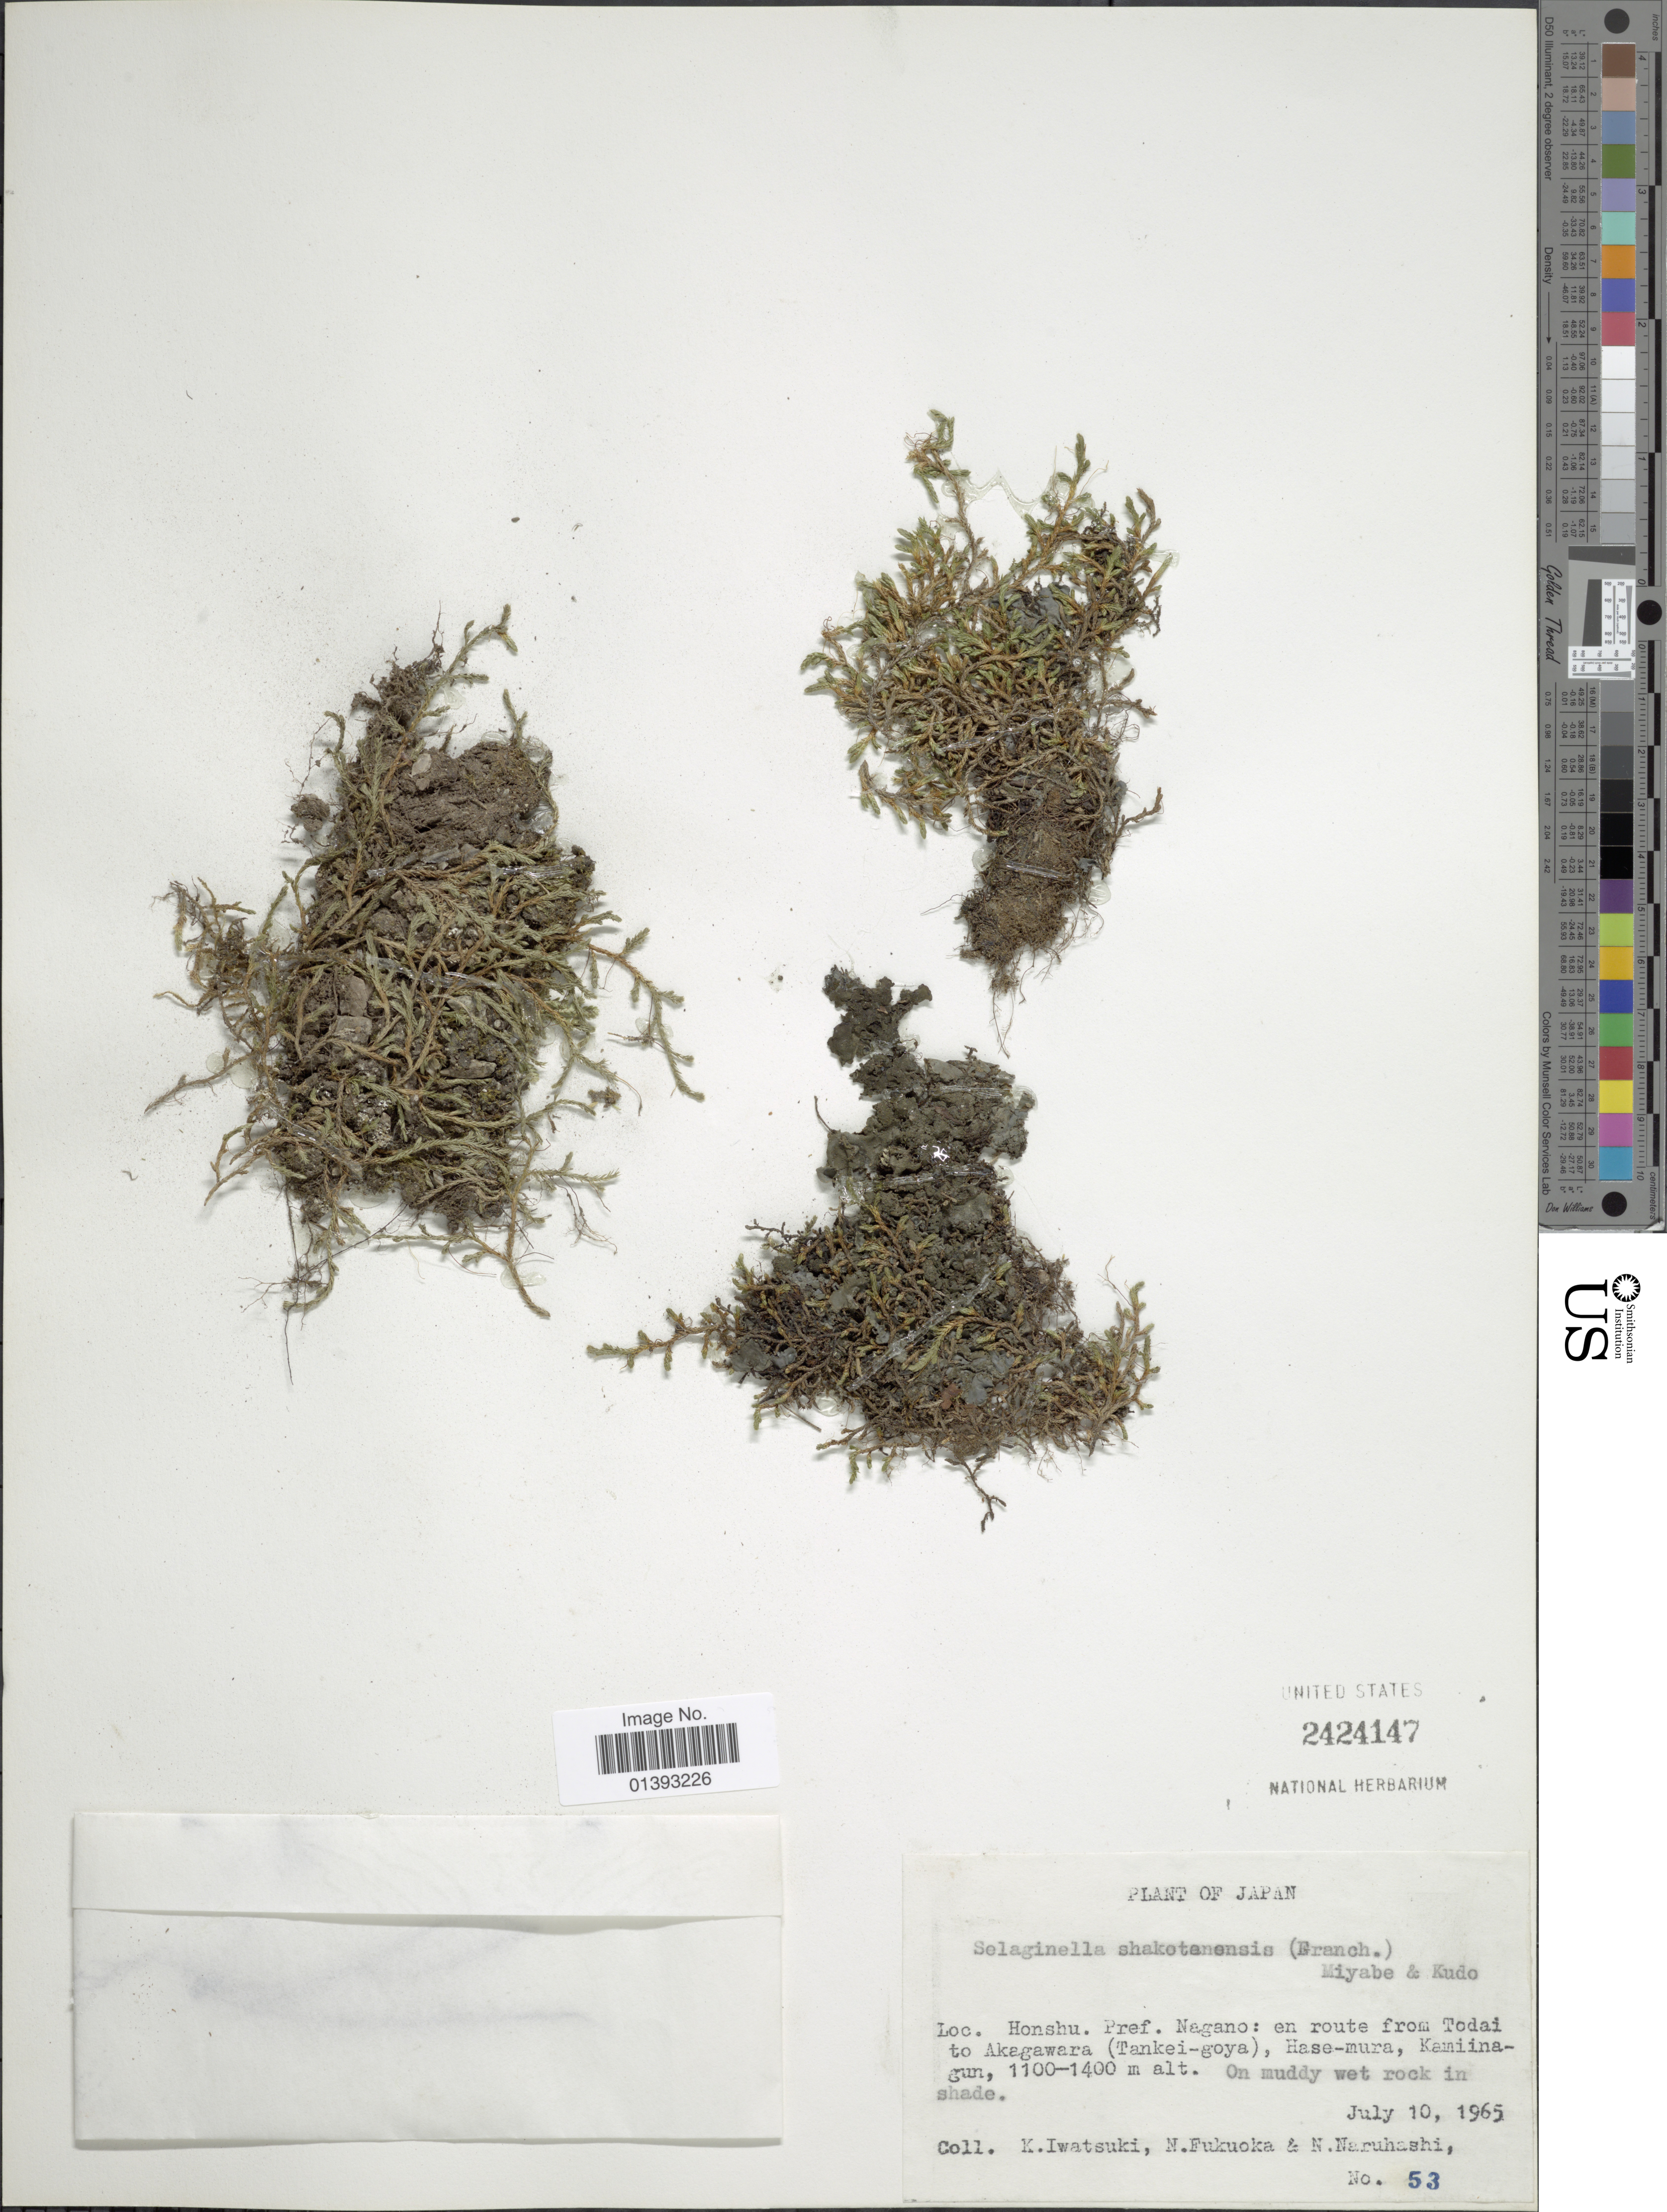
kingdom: Plantae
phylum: Tracheophyta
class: Lycopodiopsida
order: Selaginellales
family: Selaginellaceae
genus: Selaginella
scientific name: Selaginella shakotanensis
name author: (Franch. ex Takeda) Miyabe & Kudô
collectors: K. Iwatsuki, N. Fukuoka & N. Naruhashi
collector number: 53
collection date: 1965-07-10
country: Japan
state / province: Nagano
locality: Honshu. Pref, En route from Todai to Akagawara(Tankei-goya), Hase-mura, Kamiina-gun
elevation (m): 1100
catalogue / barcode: US 2424147